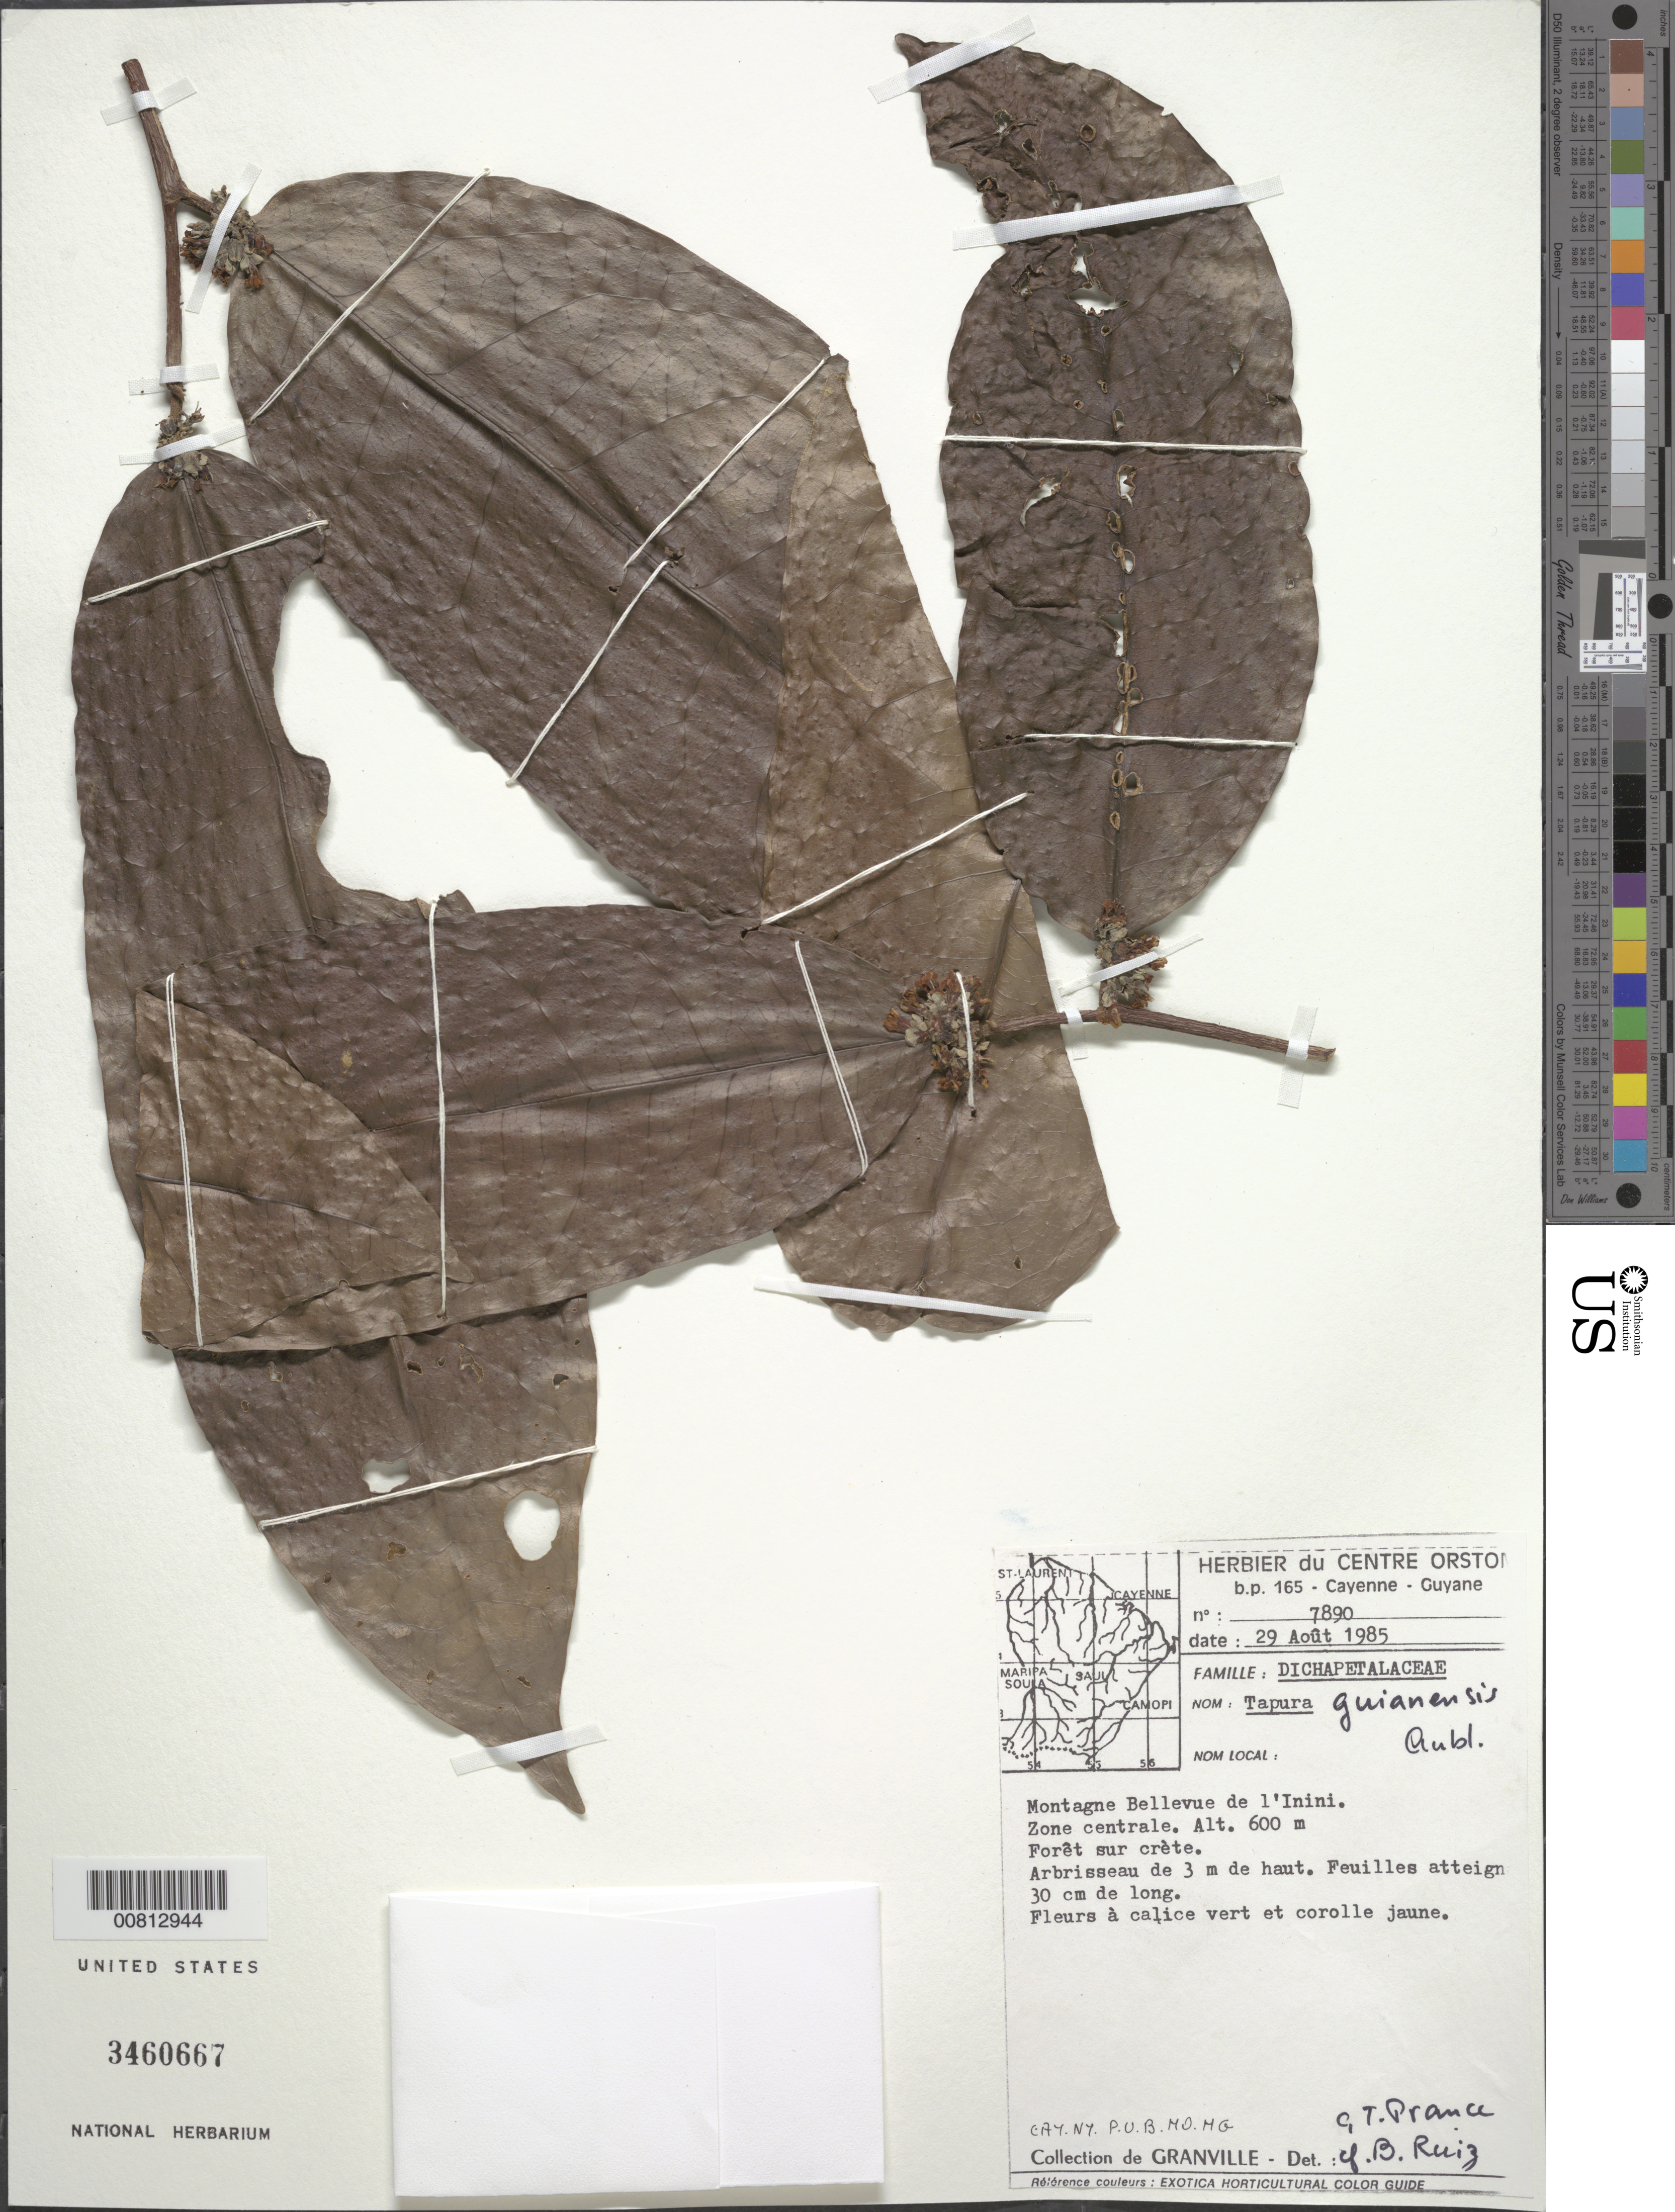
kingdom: Plantae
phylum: Tracheophyta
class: Magnoliopsida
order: Malpighiales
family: Dichapetalaceae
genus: Tapura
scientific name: Tapura guianensis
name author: Aubl.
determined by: Prance, G. T.; Ruiz, B.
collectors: J.-J. de Granville, L. Allorge, G. Cremers, A. .R. A. Görts-van Rijn & J. Kodjoed-Bonneton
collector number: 7890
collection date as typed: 29-Aug-85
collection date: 1985-08-29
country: French Guiana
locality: Montagnes Bellevue de l'Inini, zone centrale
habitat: Forêt sur crete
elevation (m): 600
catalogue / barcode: US 3460667